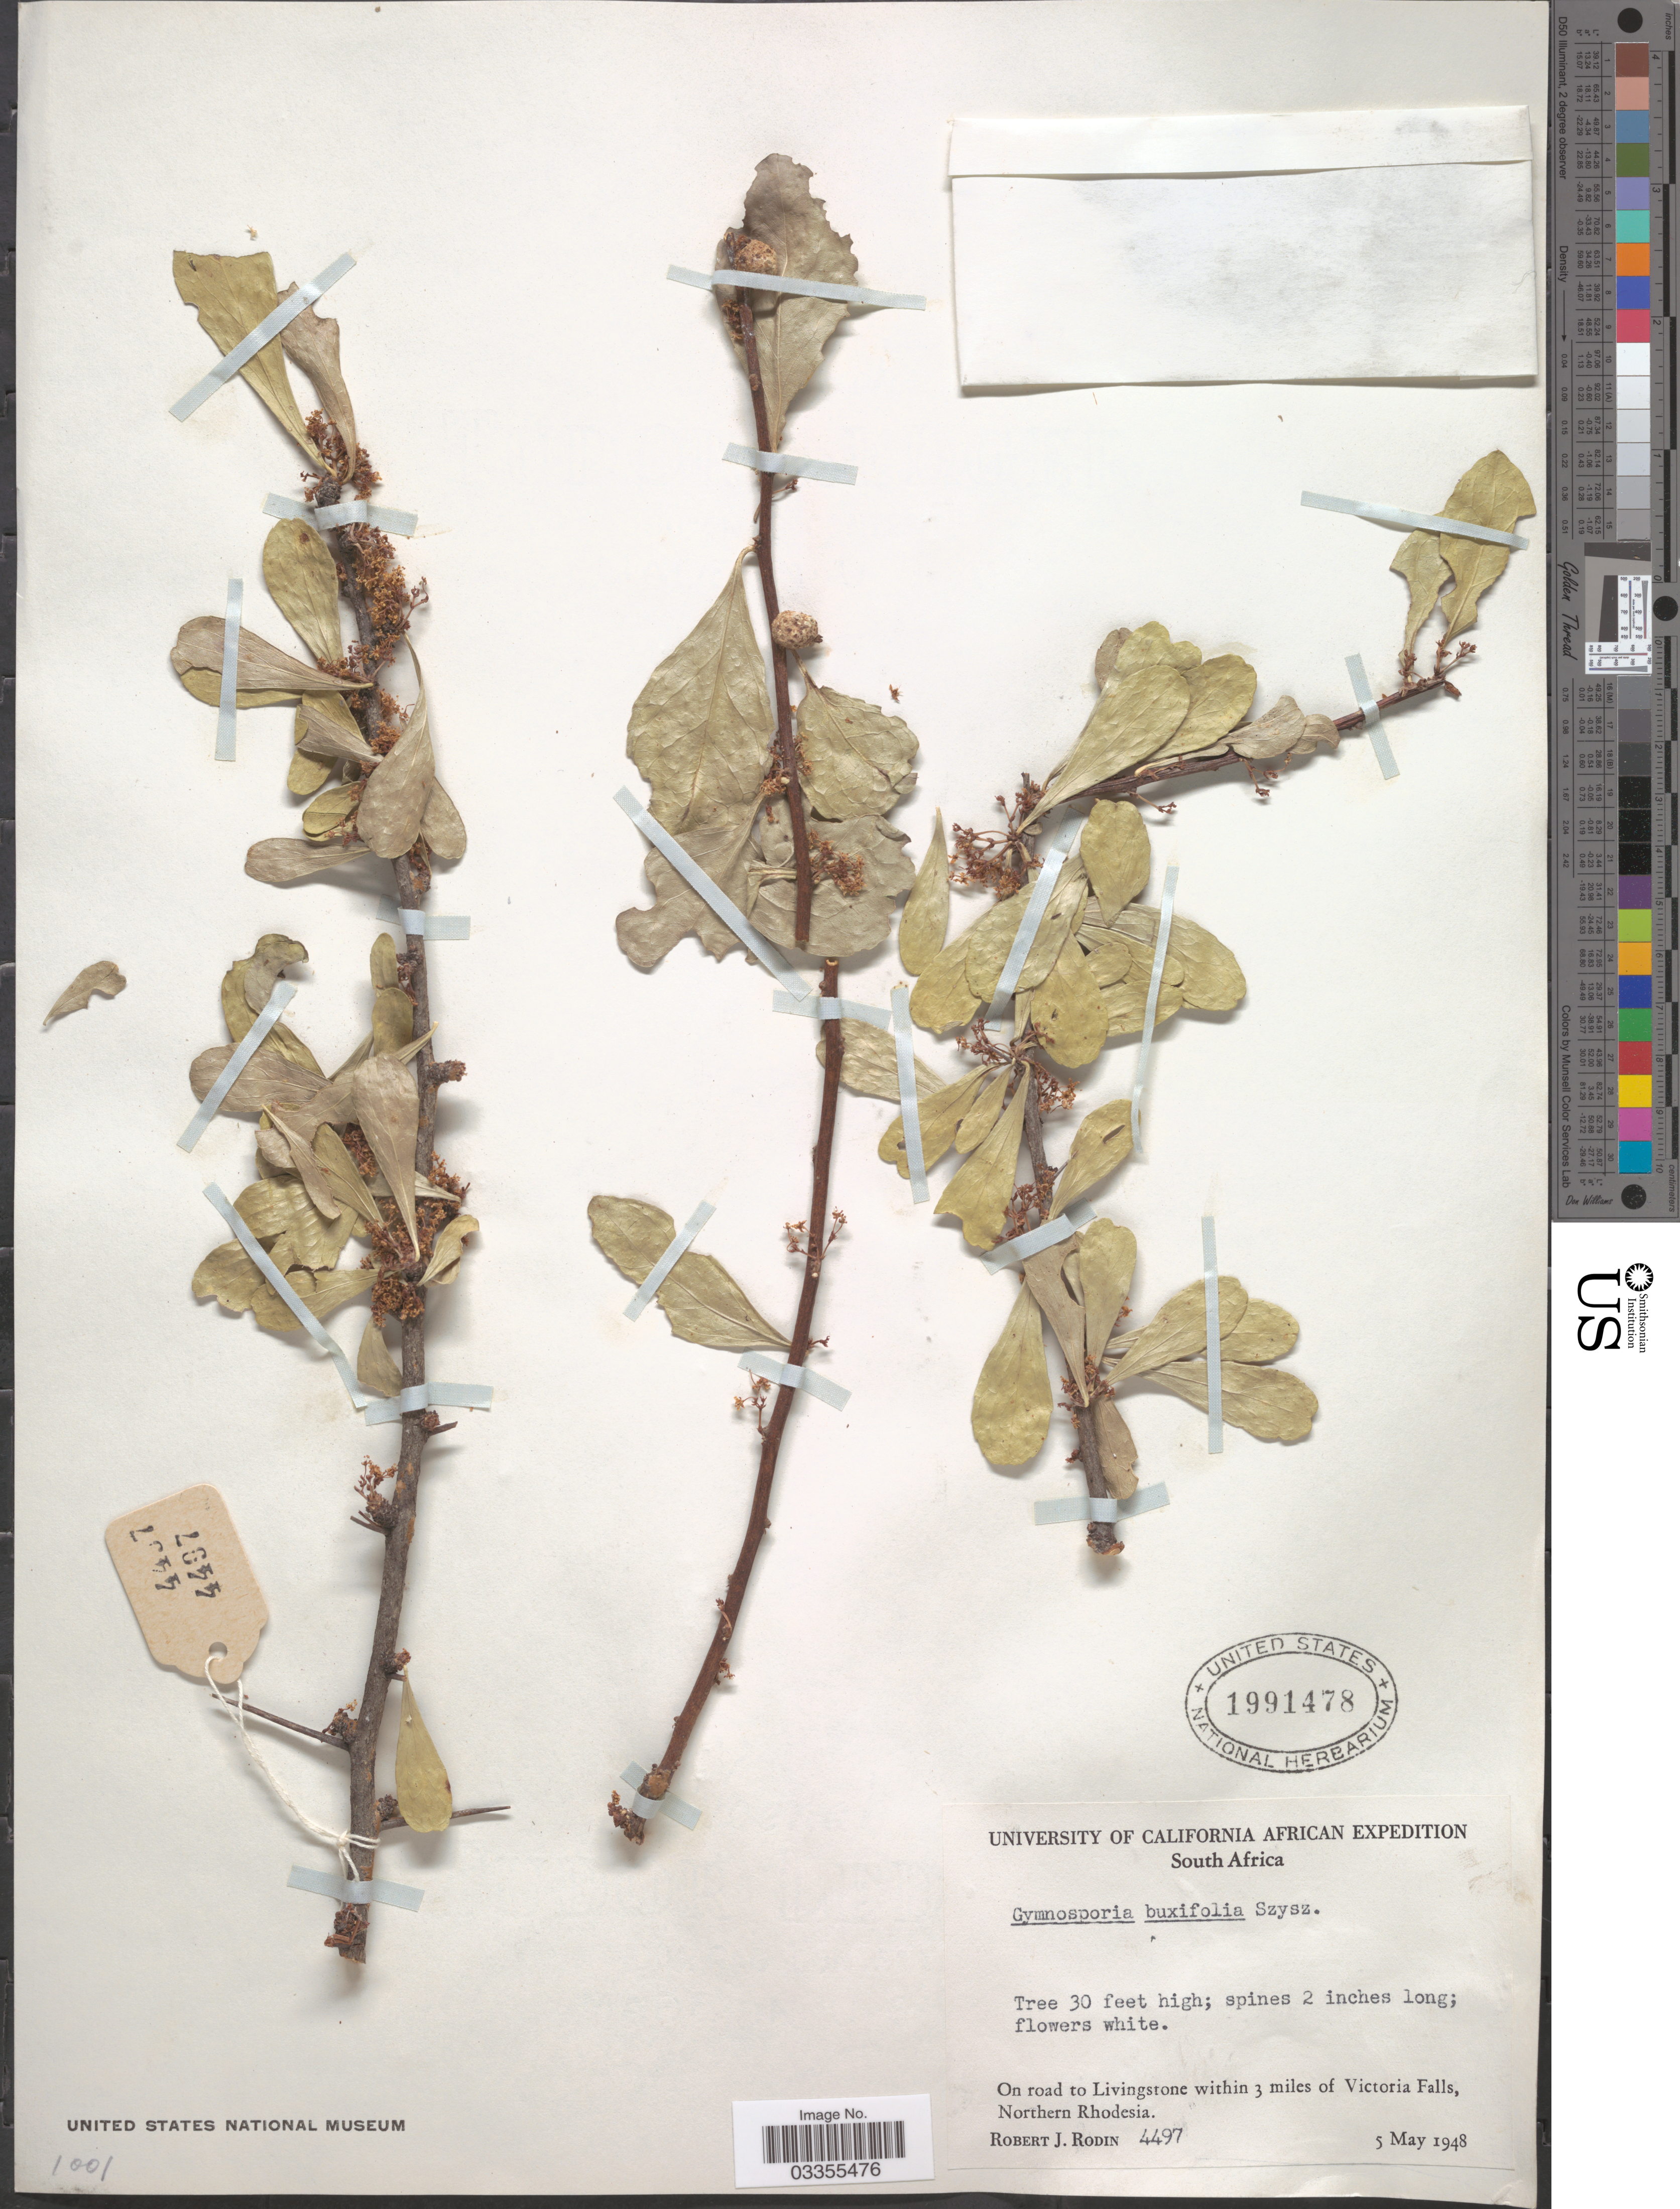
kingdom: Plantae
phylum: Tracheophyta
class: Magnoliopsida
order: Celastrales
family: Celastraceae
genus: Gymnosporia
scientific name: Gymnosporia buxifolia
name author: (L.) Szyszyl.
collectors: R. J. Rodin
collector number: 4497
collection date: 1948-05-05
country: Zimbabwe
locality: On road to Livingstone within 3 miles of Victoria Falls, Northern Rhodesia.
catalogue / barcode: US 1991478